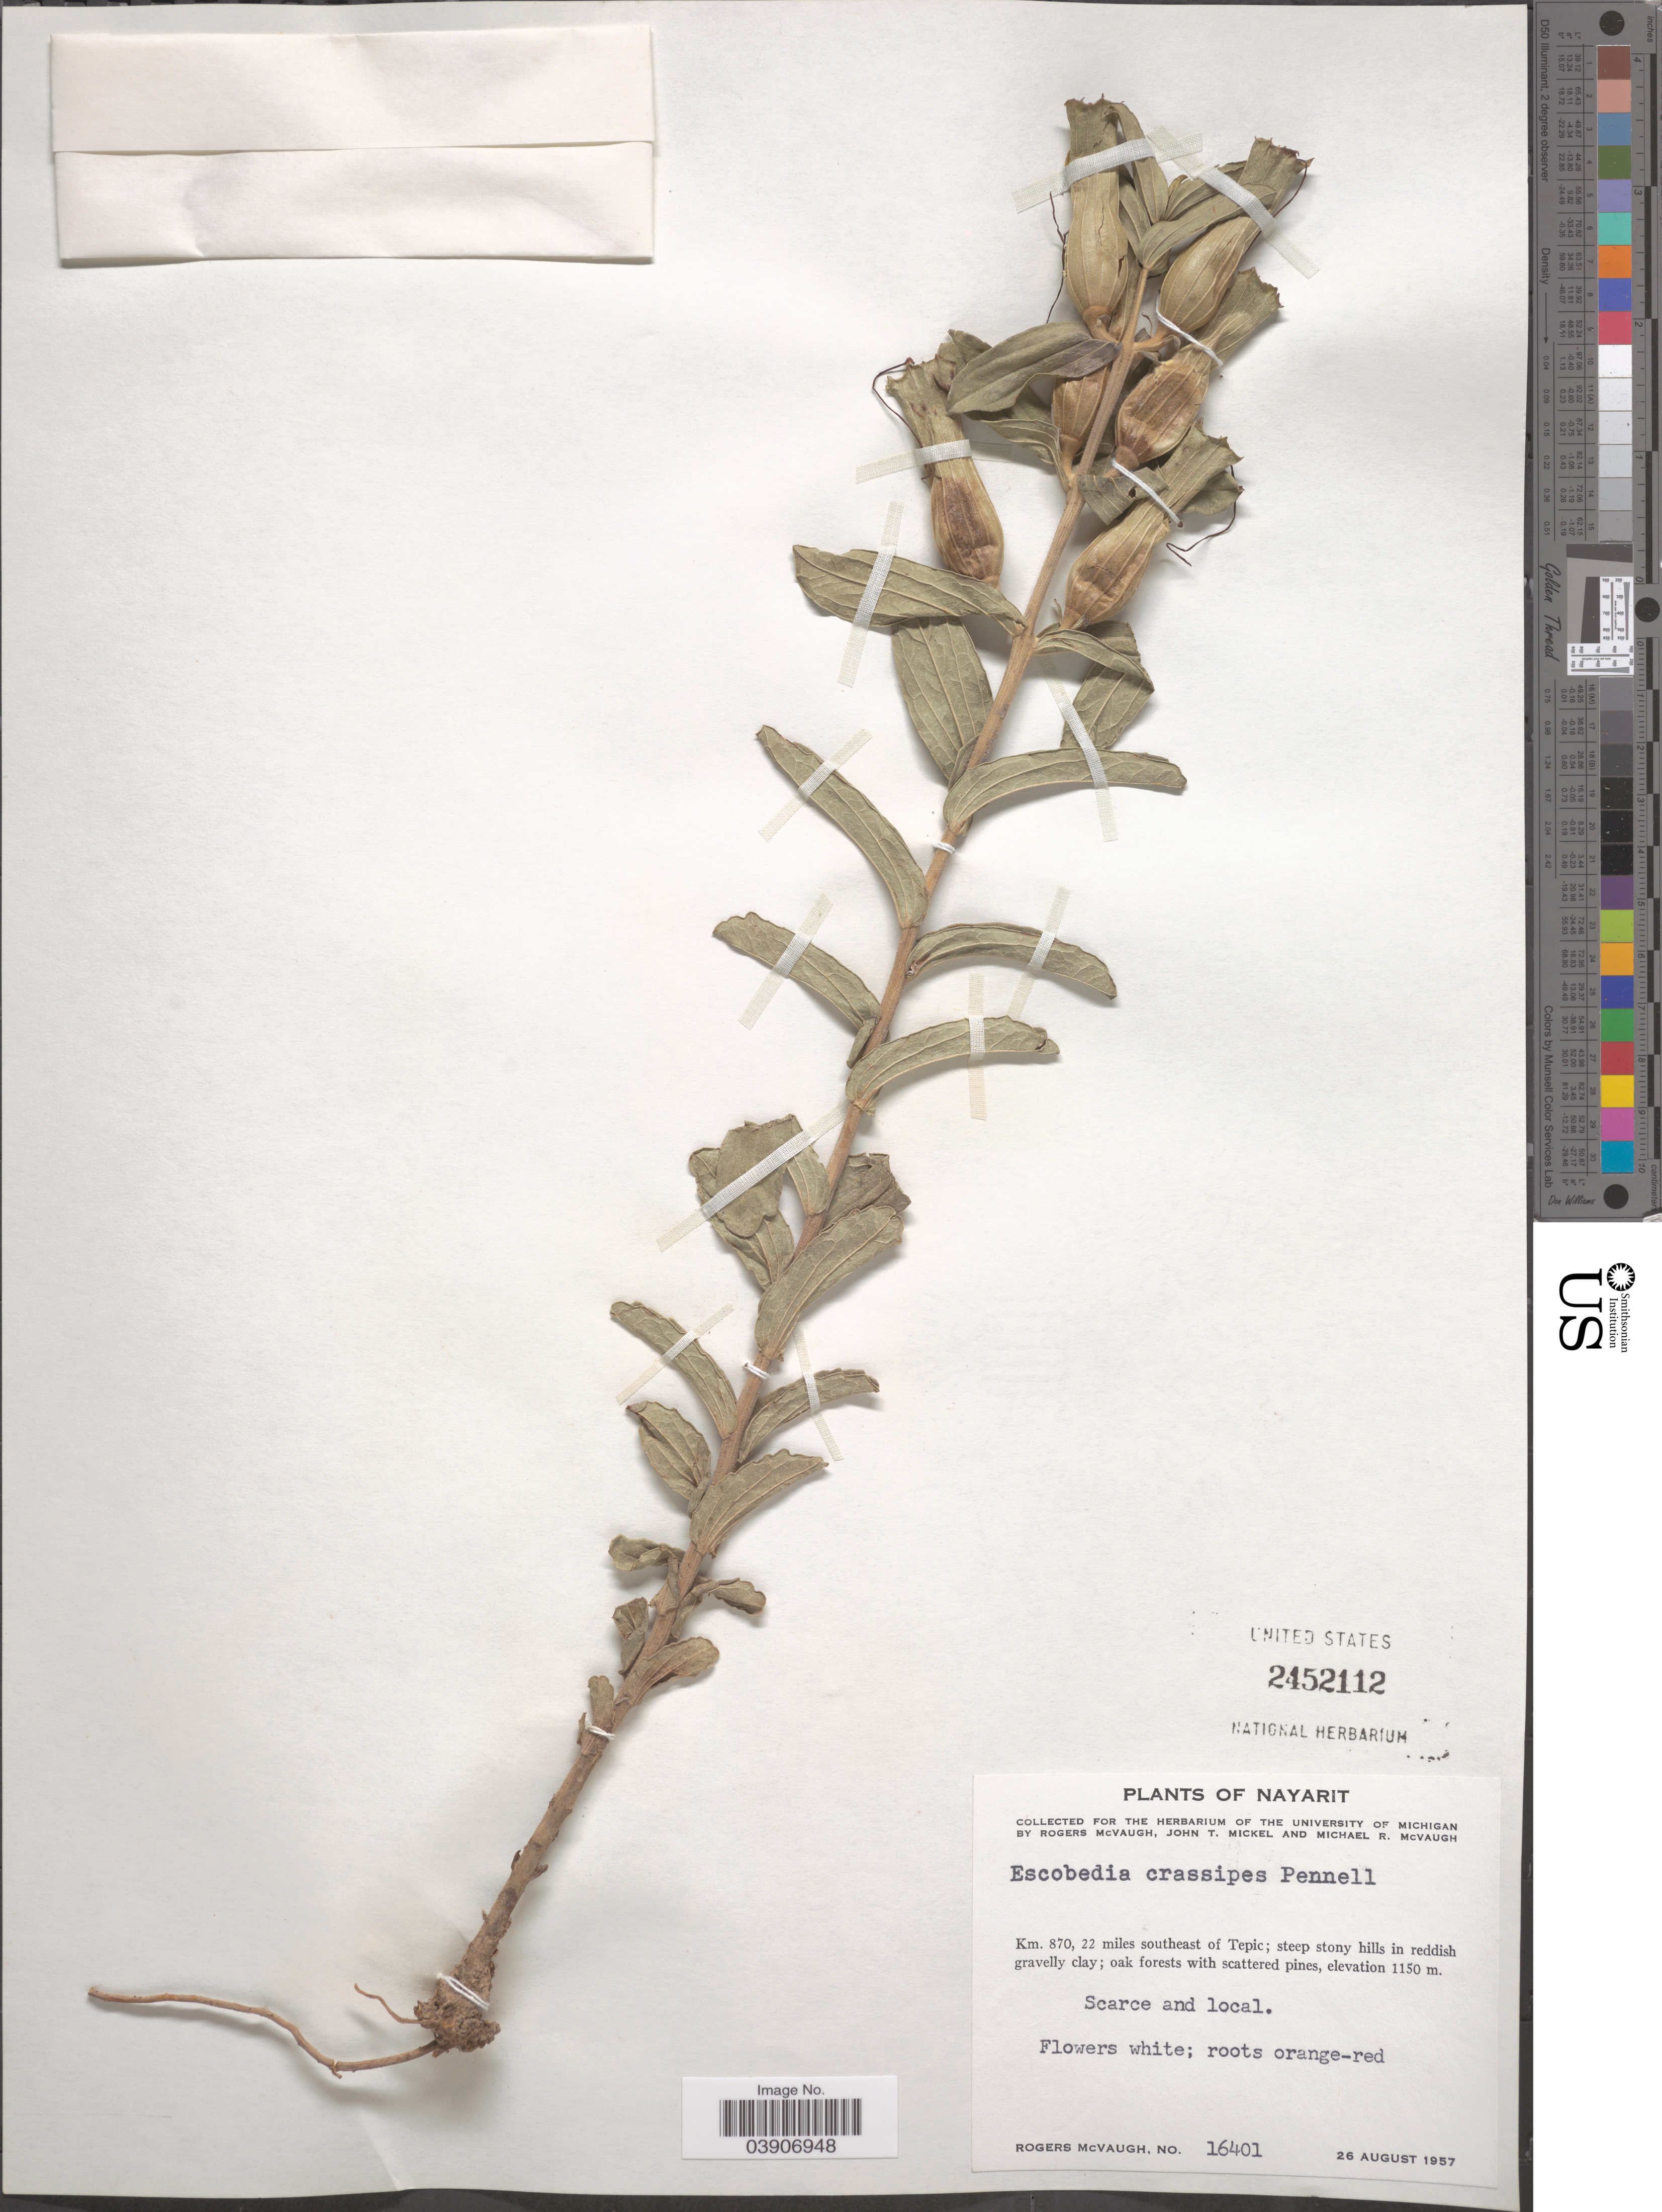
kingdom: Plantae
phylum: Tracheophyta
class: Magnoliopsida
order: Lamiales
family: Orobanchaceae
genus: Escobedia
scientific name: Escobedia crassipes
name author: Pennell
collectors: R. McVaugh, J. T. Mickel & M. R. McVaugh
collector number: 16401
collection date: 1957-08-26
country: Mexico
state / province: Nayarit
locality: Km. 870, 22 miles southeast of Tepic.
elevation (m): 1150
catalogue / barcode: US 2452112